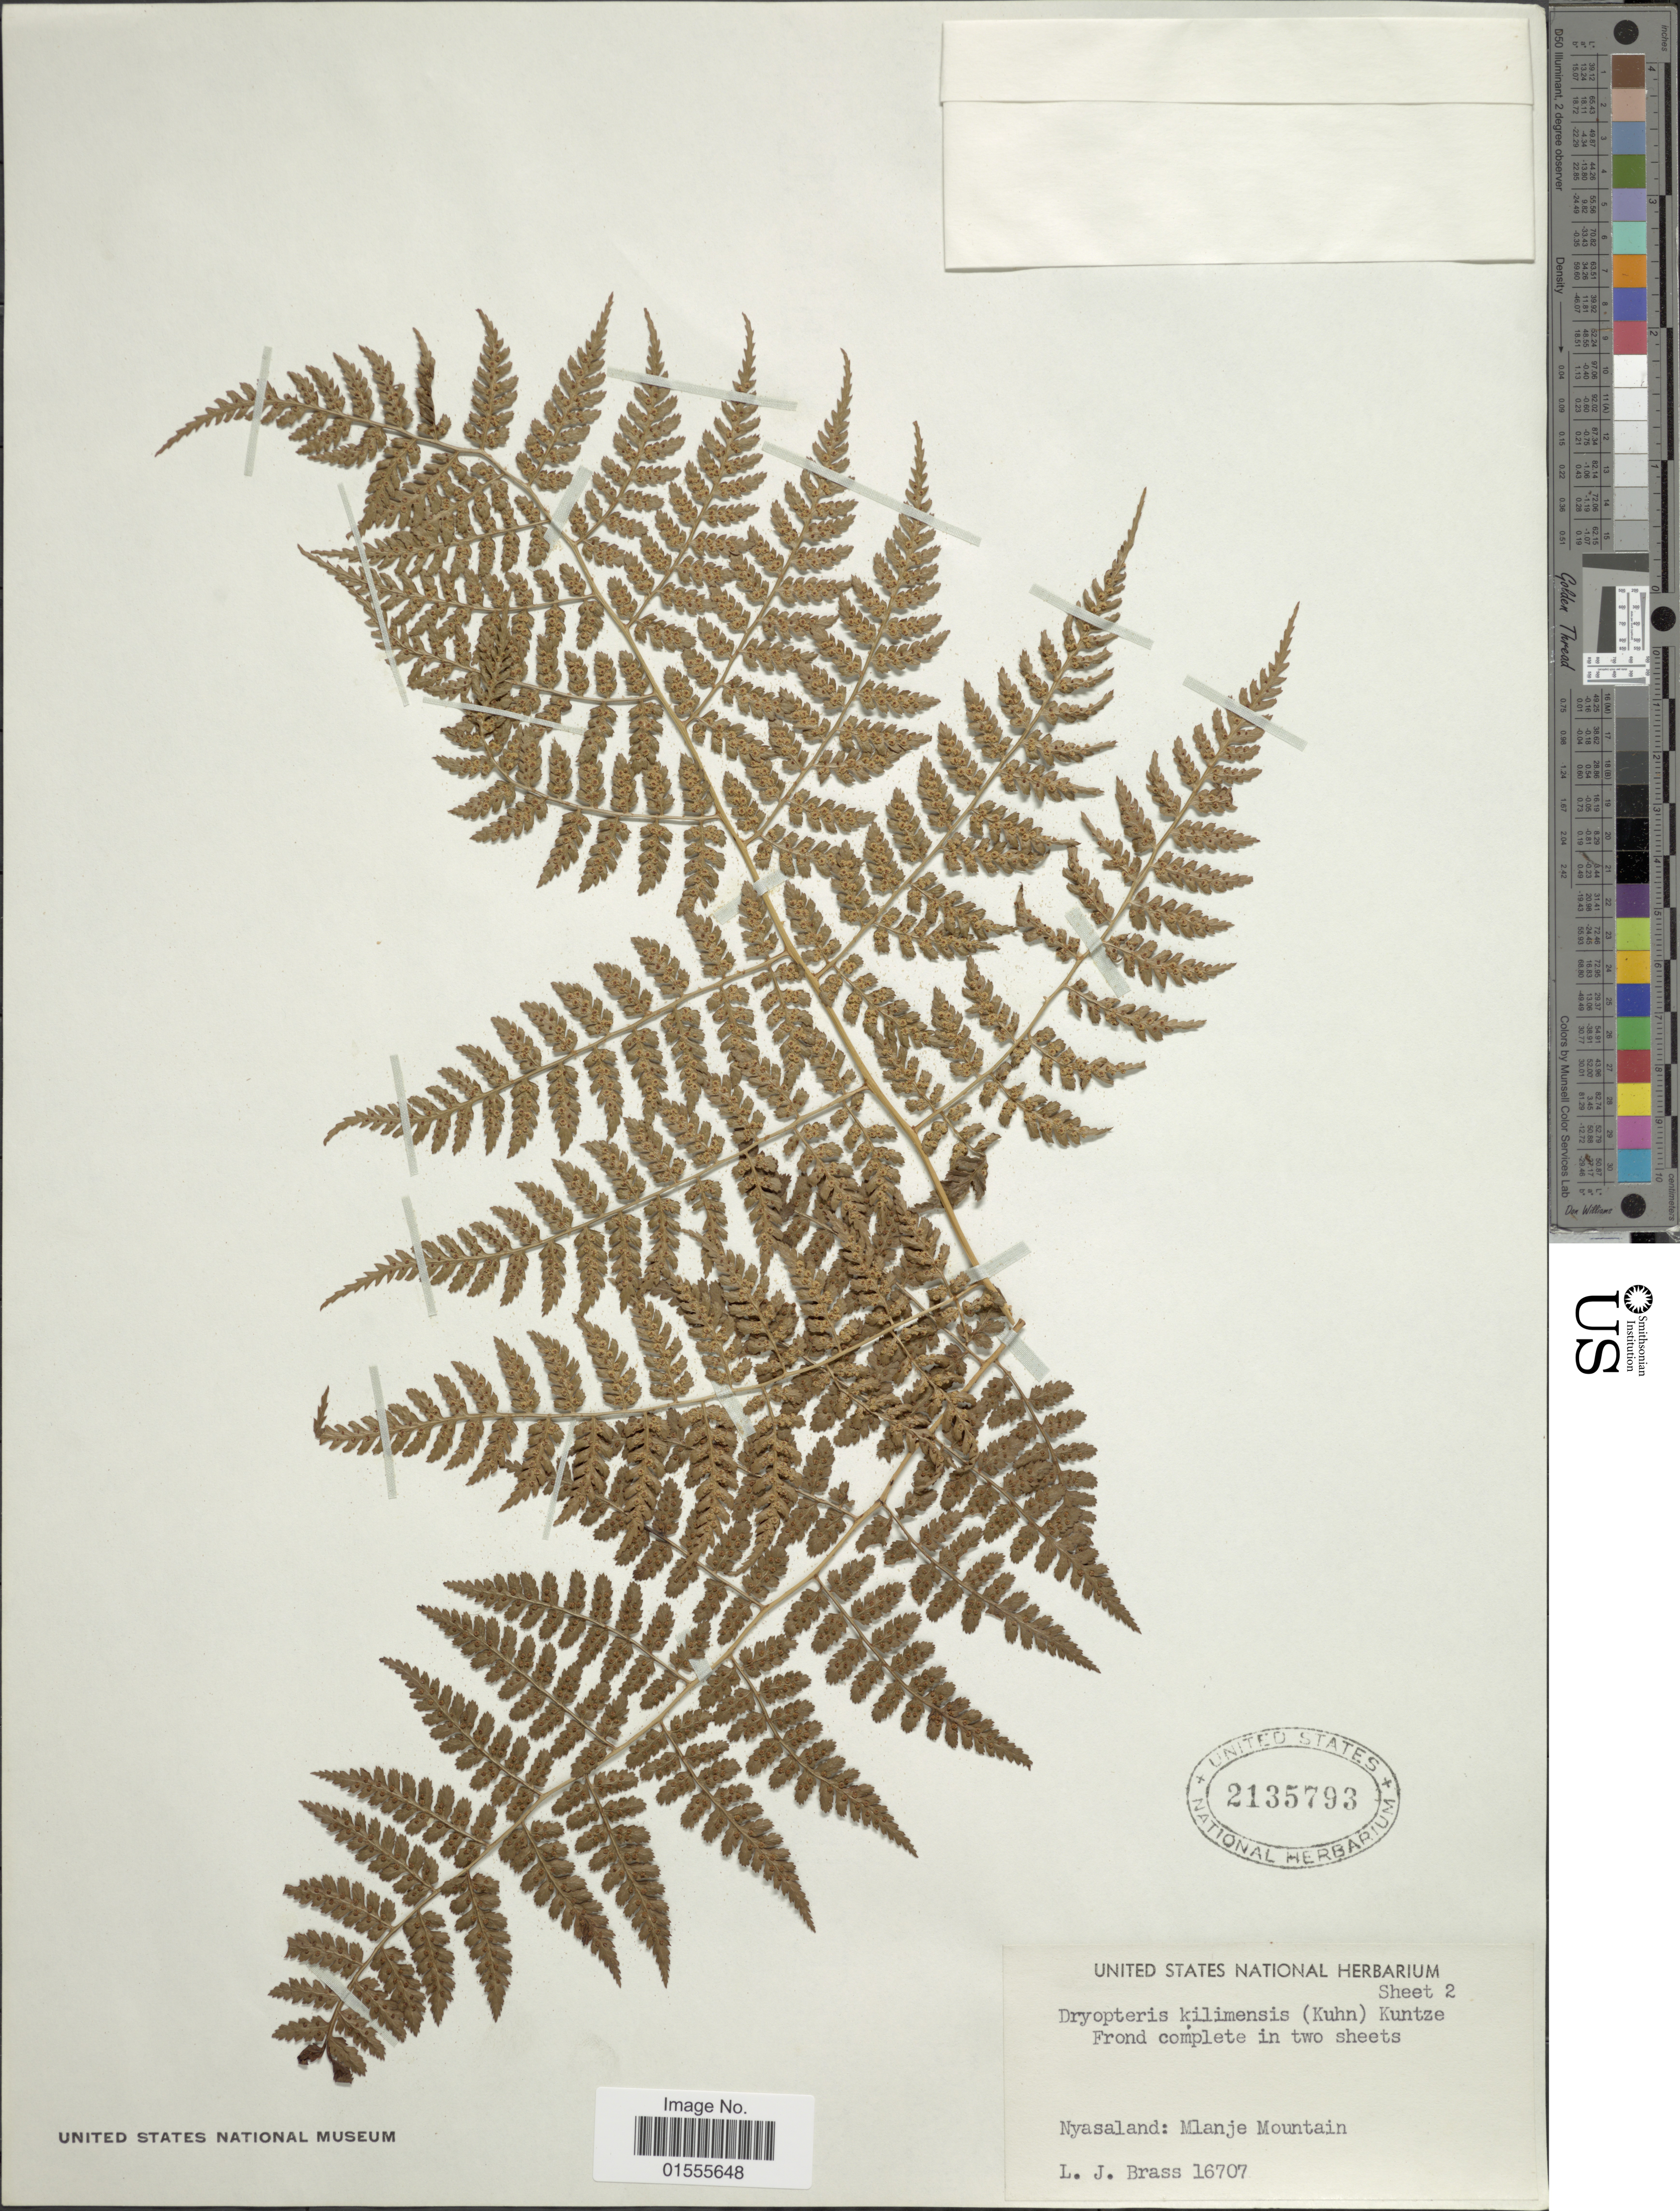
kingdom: Plantae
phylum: Tracheophyta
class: Polypodiopsida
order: Polypodiales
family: Dryopteridaceae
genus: Dryopteris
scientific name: Dryopteris kilemensis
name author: (Kuhn) Kuntze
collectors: L. J. Brass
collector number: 16707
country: Malawi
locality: Nyasaland: Mlanje Mountain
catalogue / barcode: US 2135793